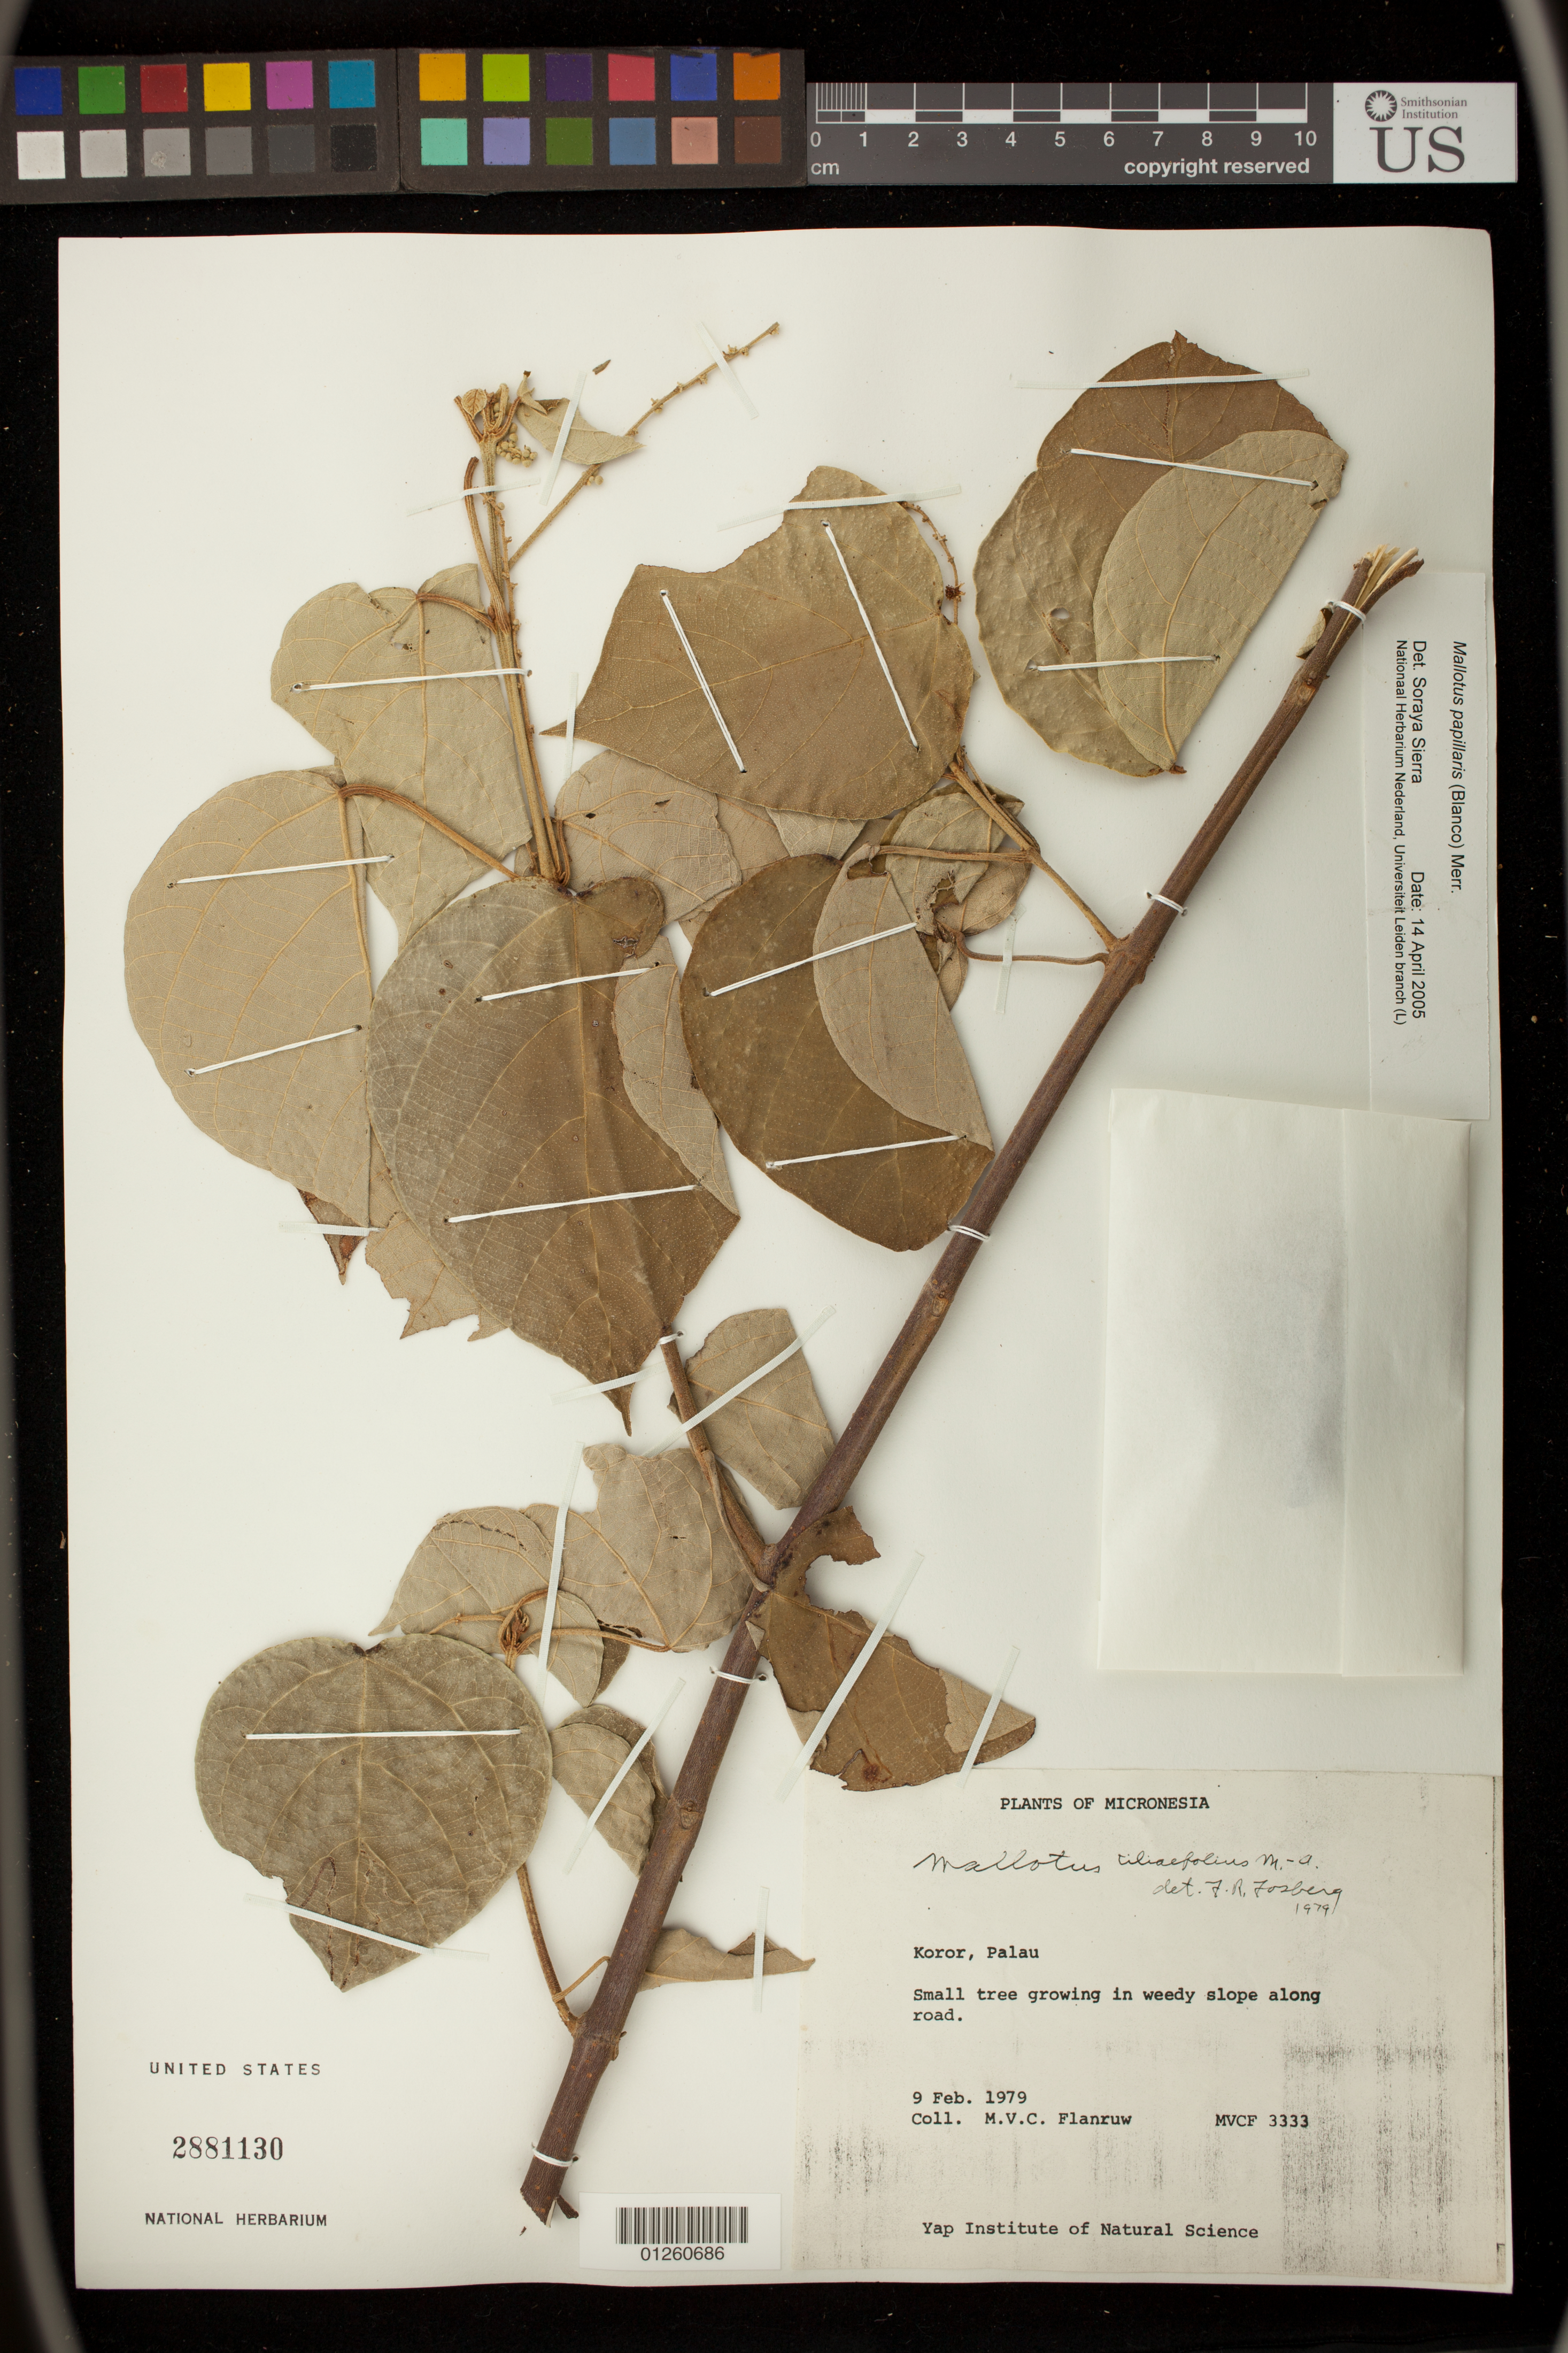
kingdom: Plantae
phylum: Tracheophyta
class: Magnoliopsida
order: Malpighiales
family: Euphorbiaceae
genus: Mallotus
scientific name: Mallotus papillaris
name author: (Blanco) Merr.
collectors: M. Flanruw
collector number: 3333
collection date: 1979-02-09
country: Palau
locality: Koror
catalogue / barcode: US 2881130